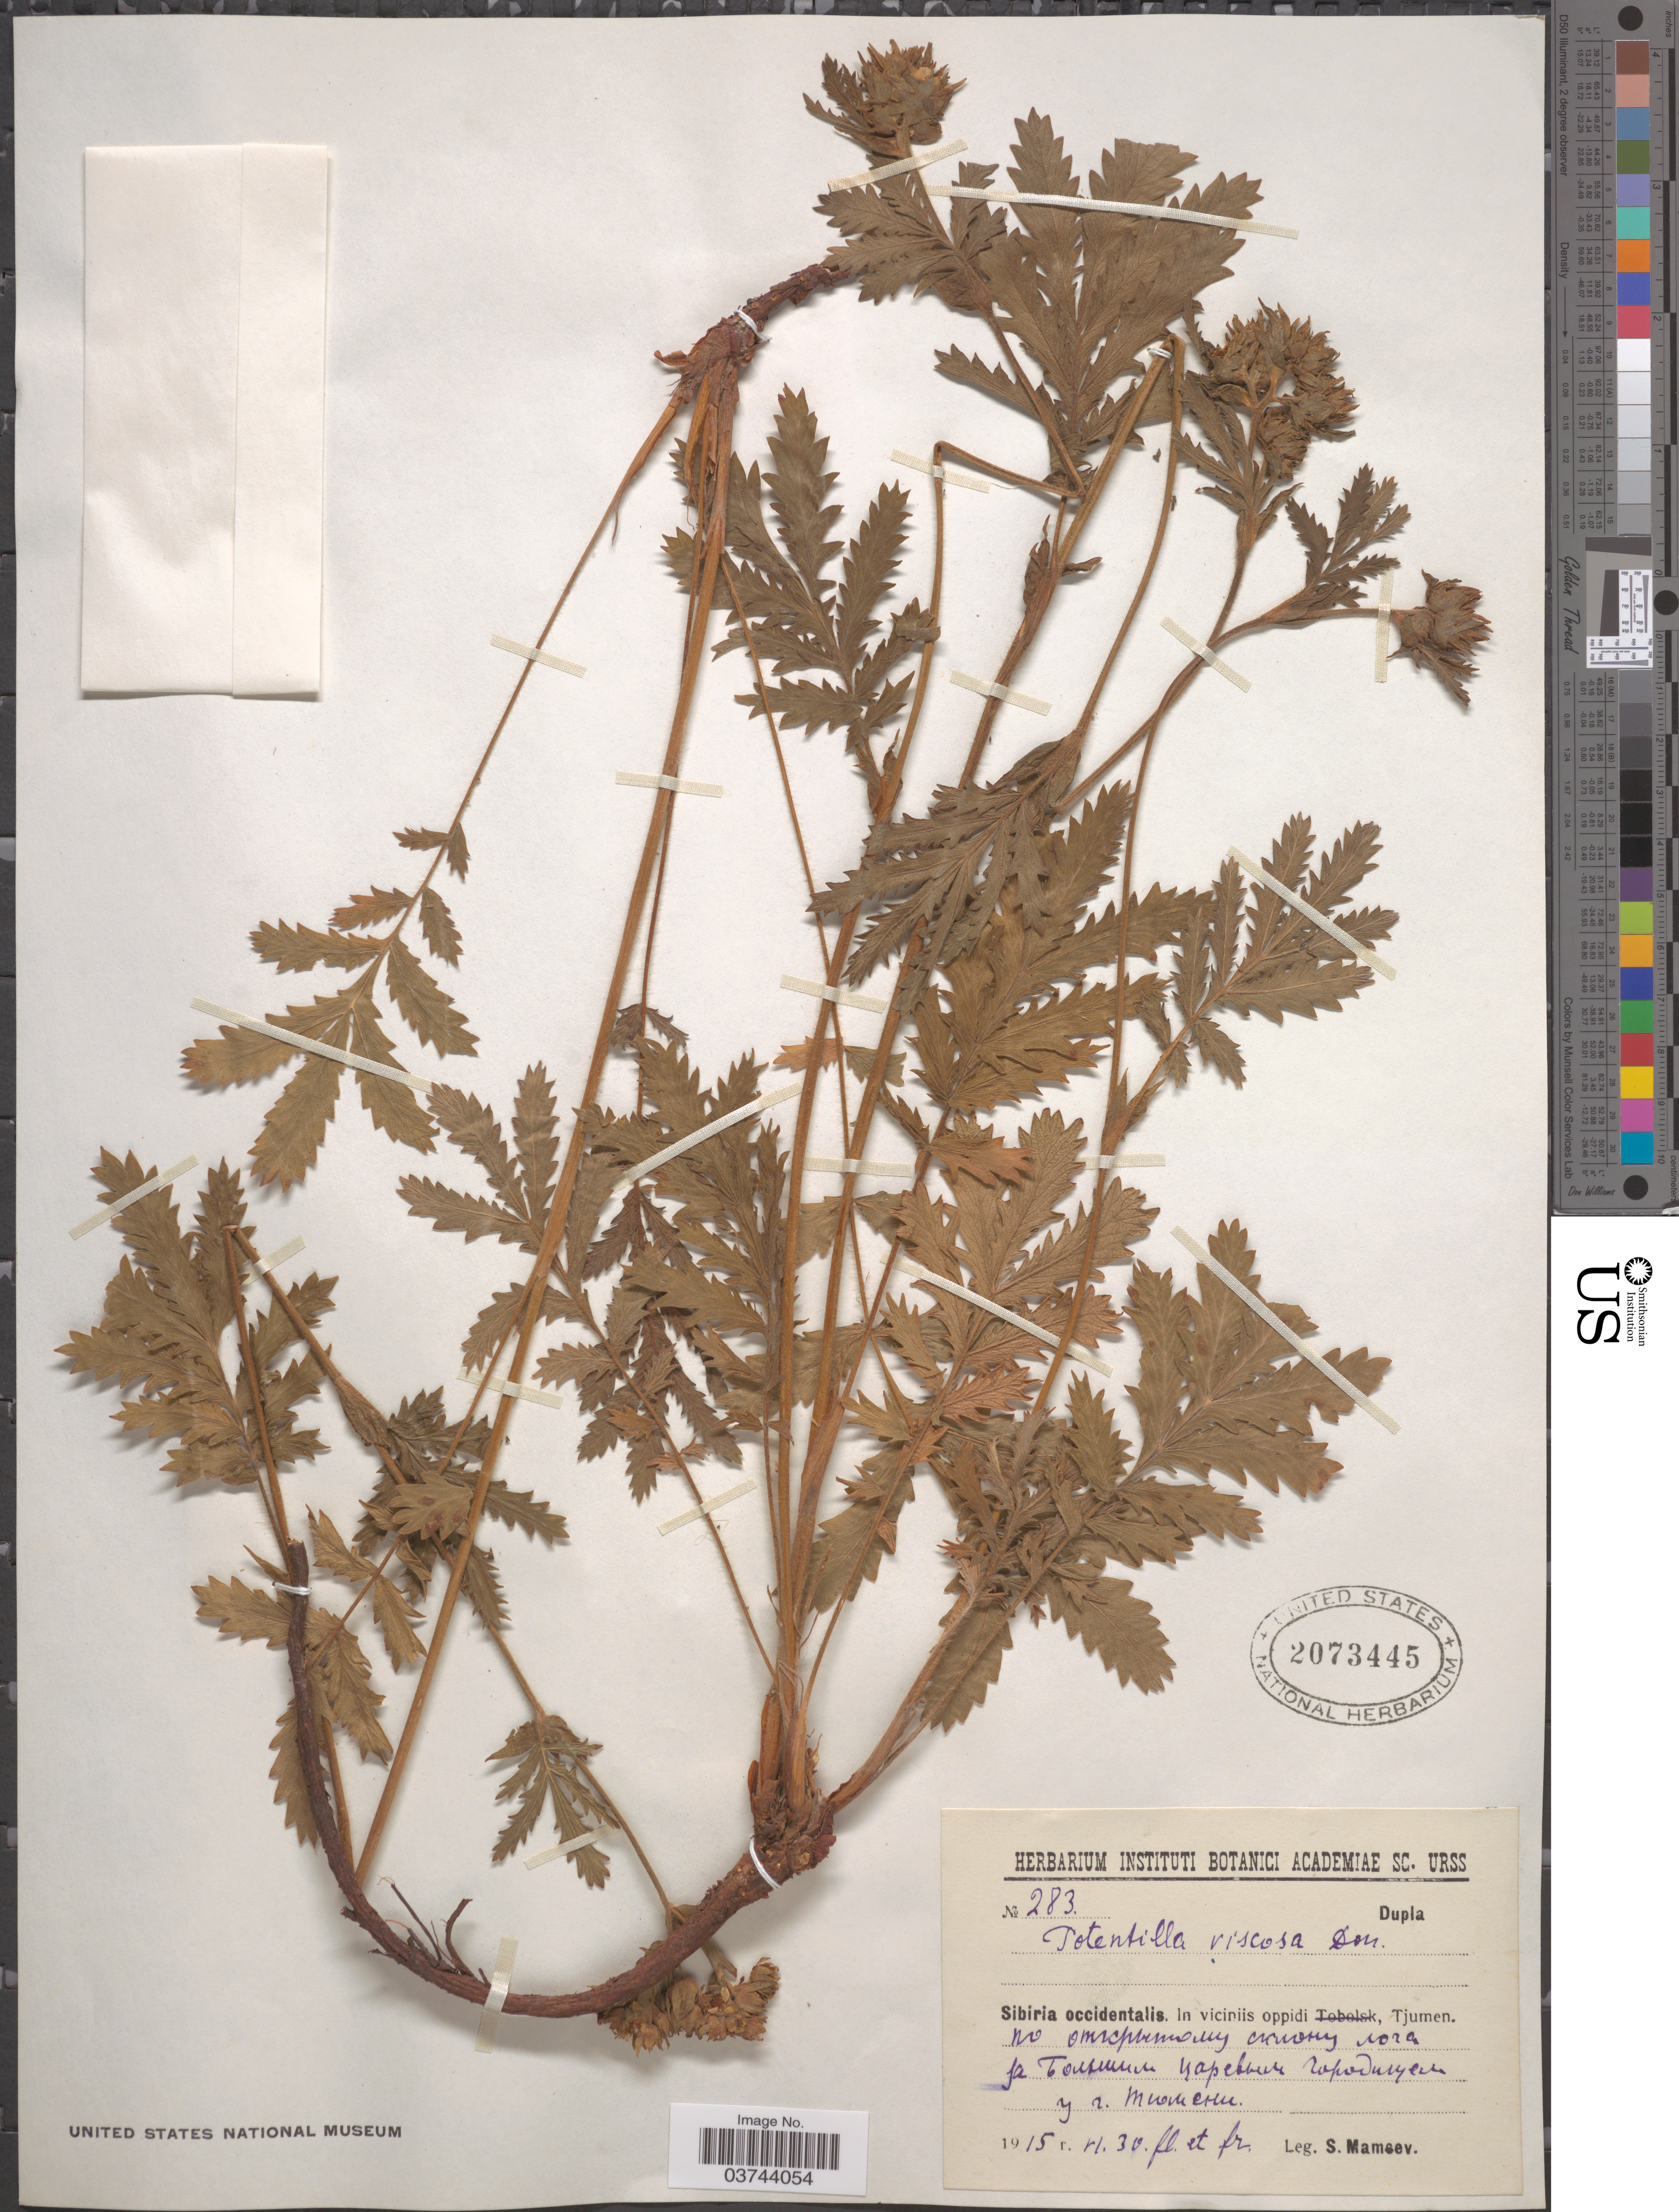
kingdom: Plantae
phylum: Tracheophyta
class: Magnoliopsida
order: Rosales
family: Rosaceae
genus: Potentilla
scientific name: Potentilla viscosa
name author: Donn ex Lehm.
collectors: S. Mameev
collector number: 283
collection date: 1915-06-30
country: Russian Federation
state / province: Tyumen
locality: Sibiria occidentalis. In viciniis oppidi, Tjumen. Behind Bolshoye Tsarevo Gorodishche near Tyumen.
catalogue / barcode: US 2073445